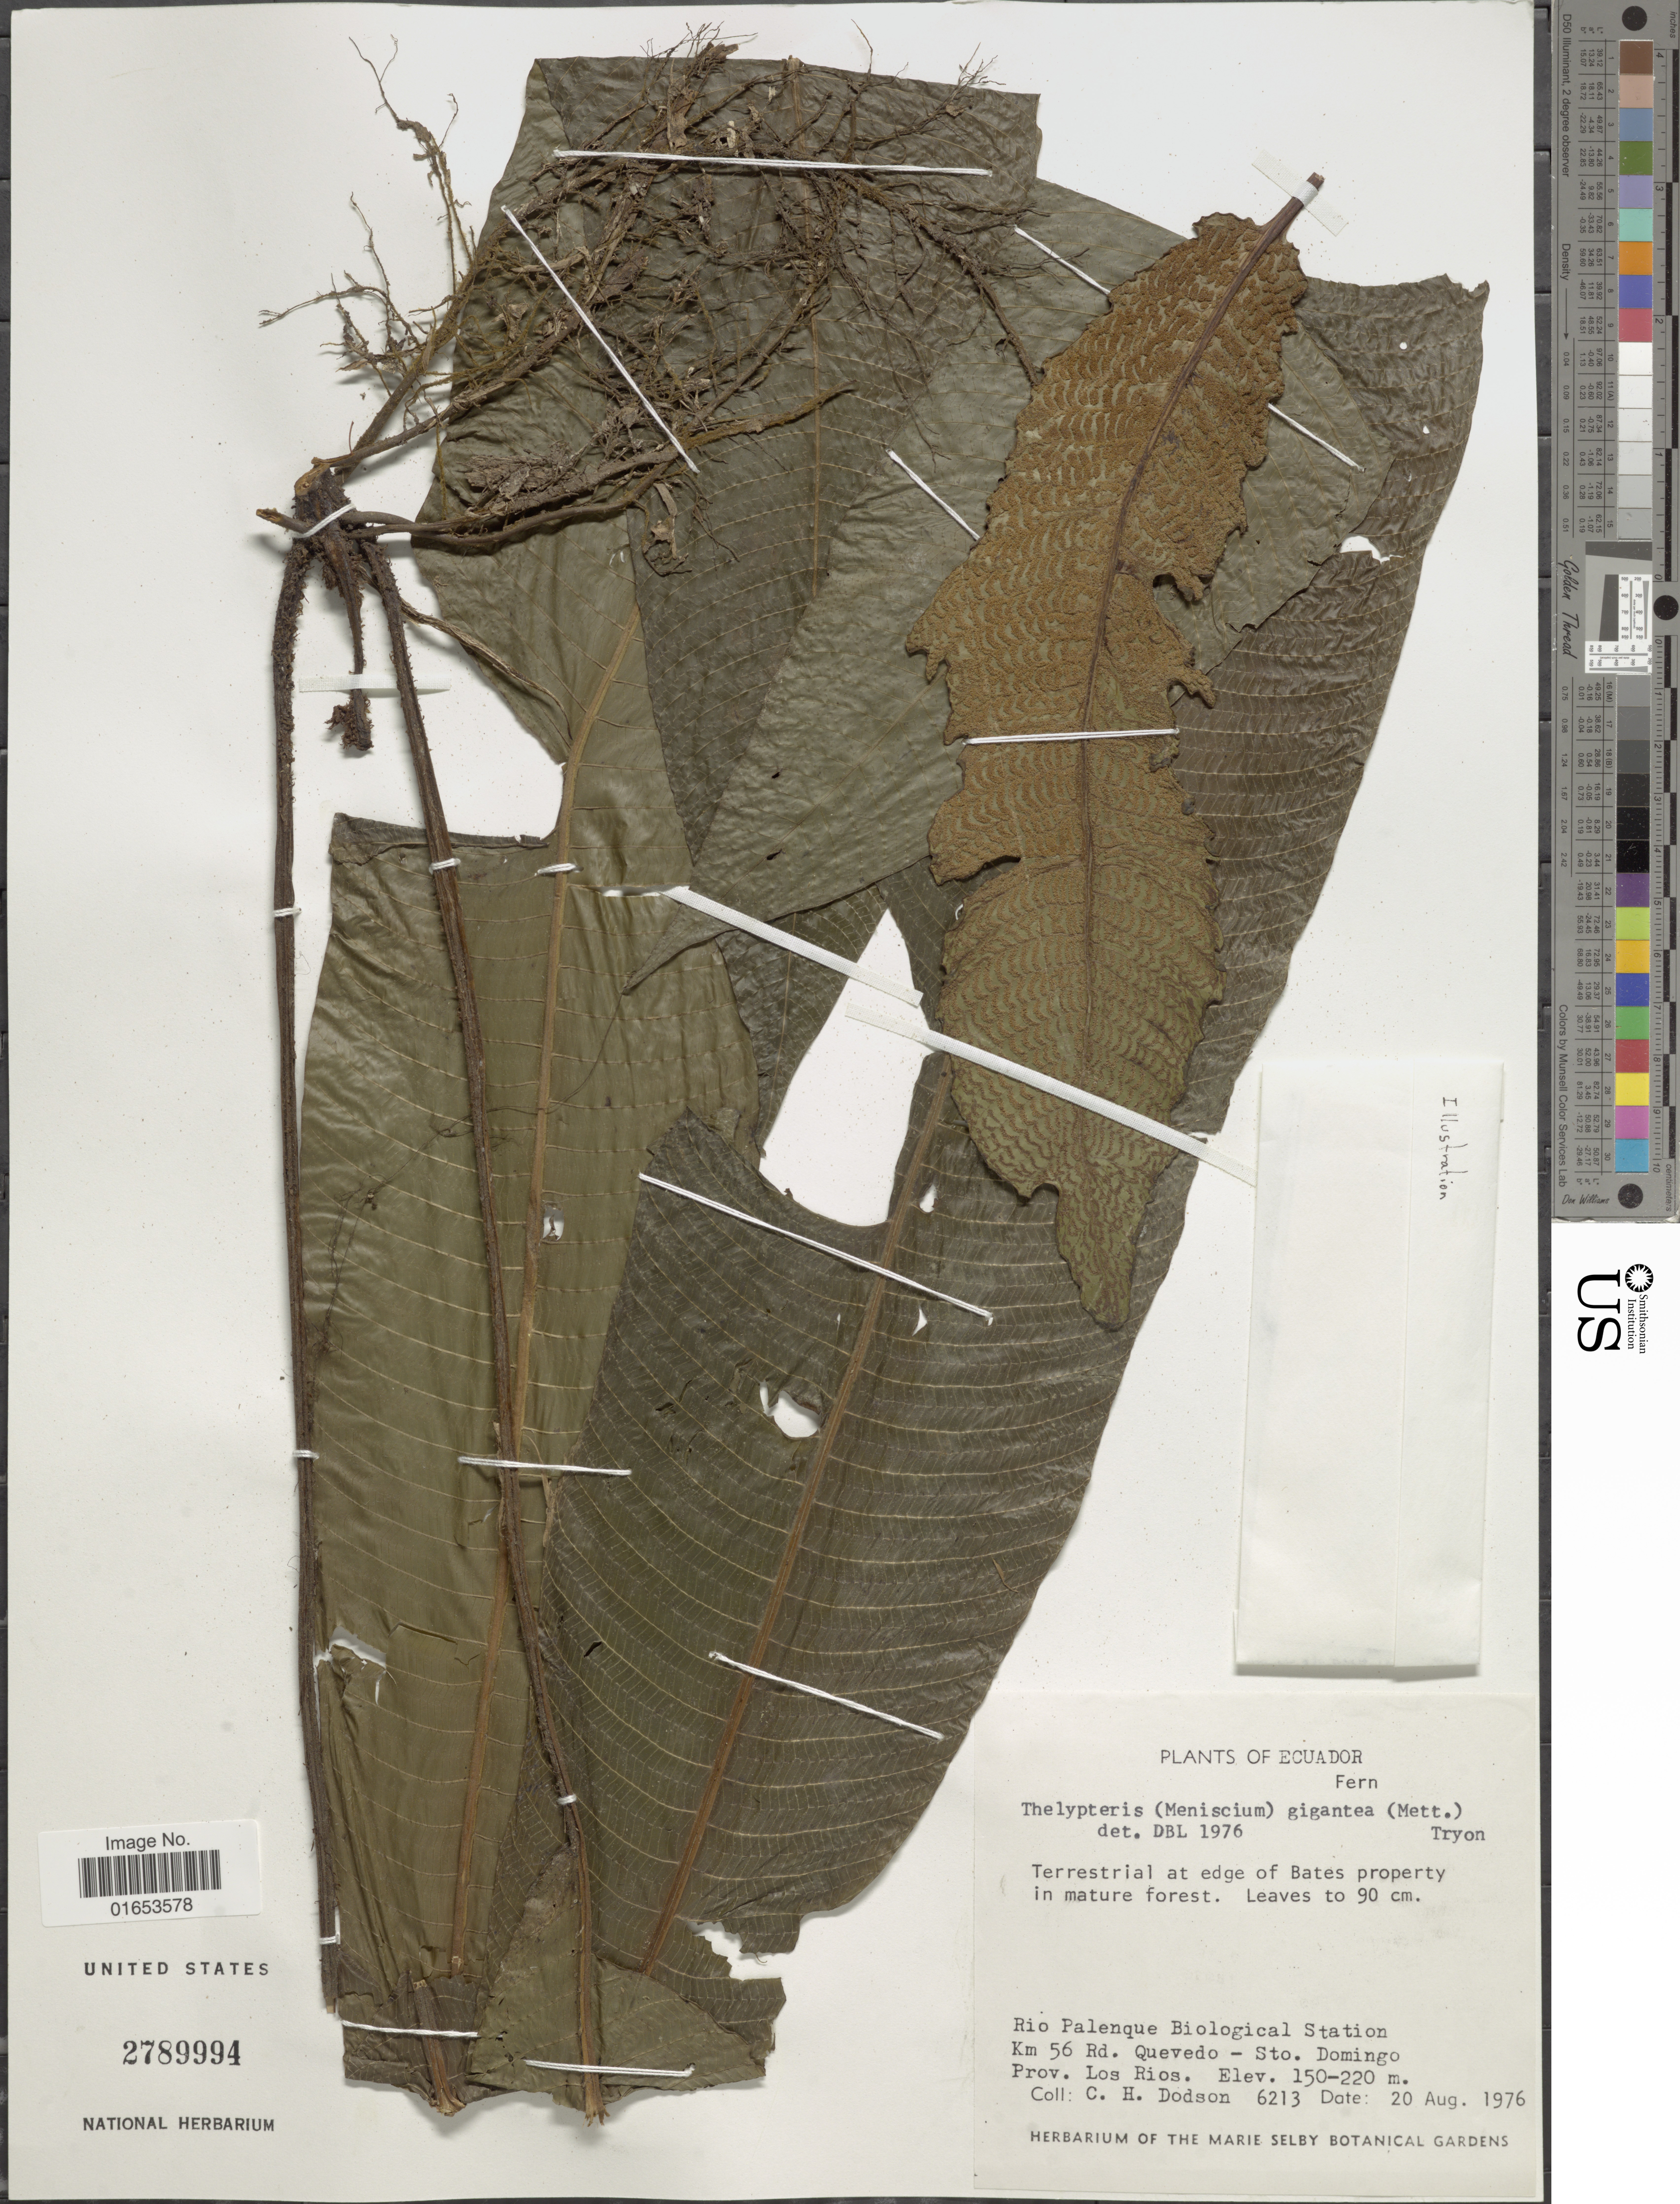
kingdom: Plantae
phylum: Tracheophyta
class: Polypodiopsida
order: Polypodiales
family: Thelypteridaceae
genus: Meniscium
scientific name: Meniscium giganteum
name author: Mett.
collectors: C. H. Dodson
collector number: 6213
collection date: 1976-08-20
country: Ecuador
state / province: Los Ríos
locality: Rio Palenque Biological Station Km 56 Rd. Quevedo-Sto. Domingo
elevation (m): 150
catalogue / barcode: US 2789994